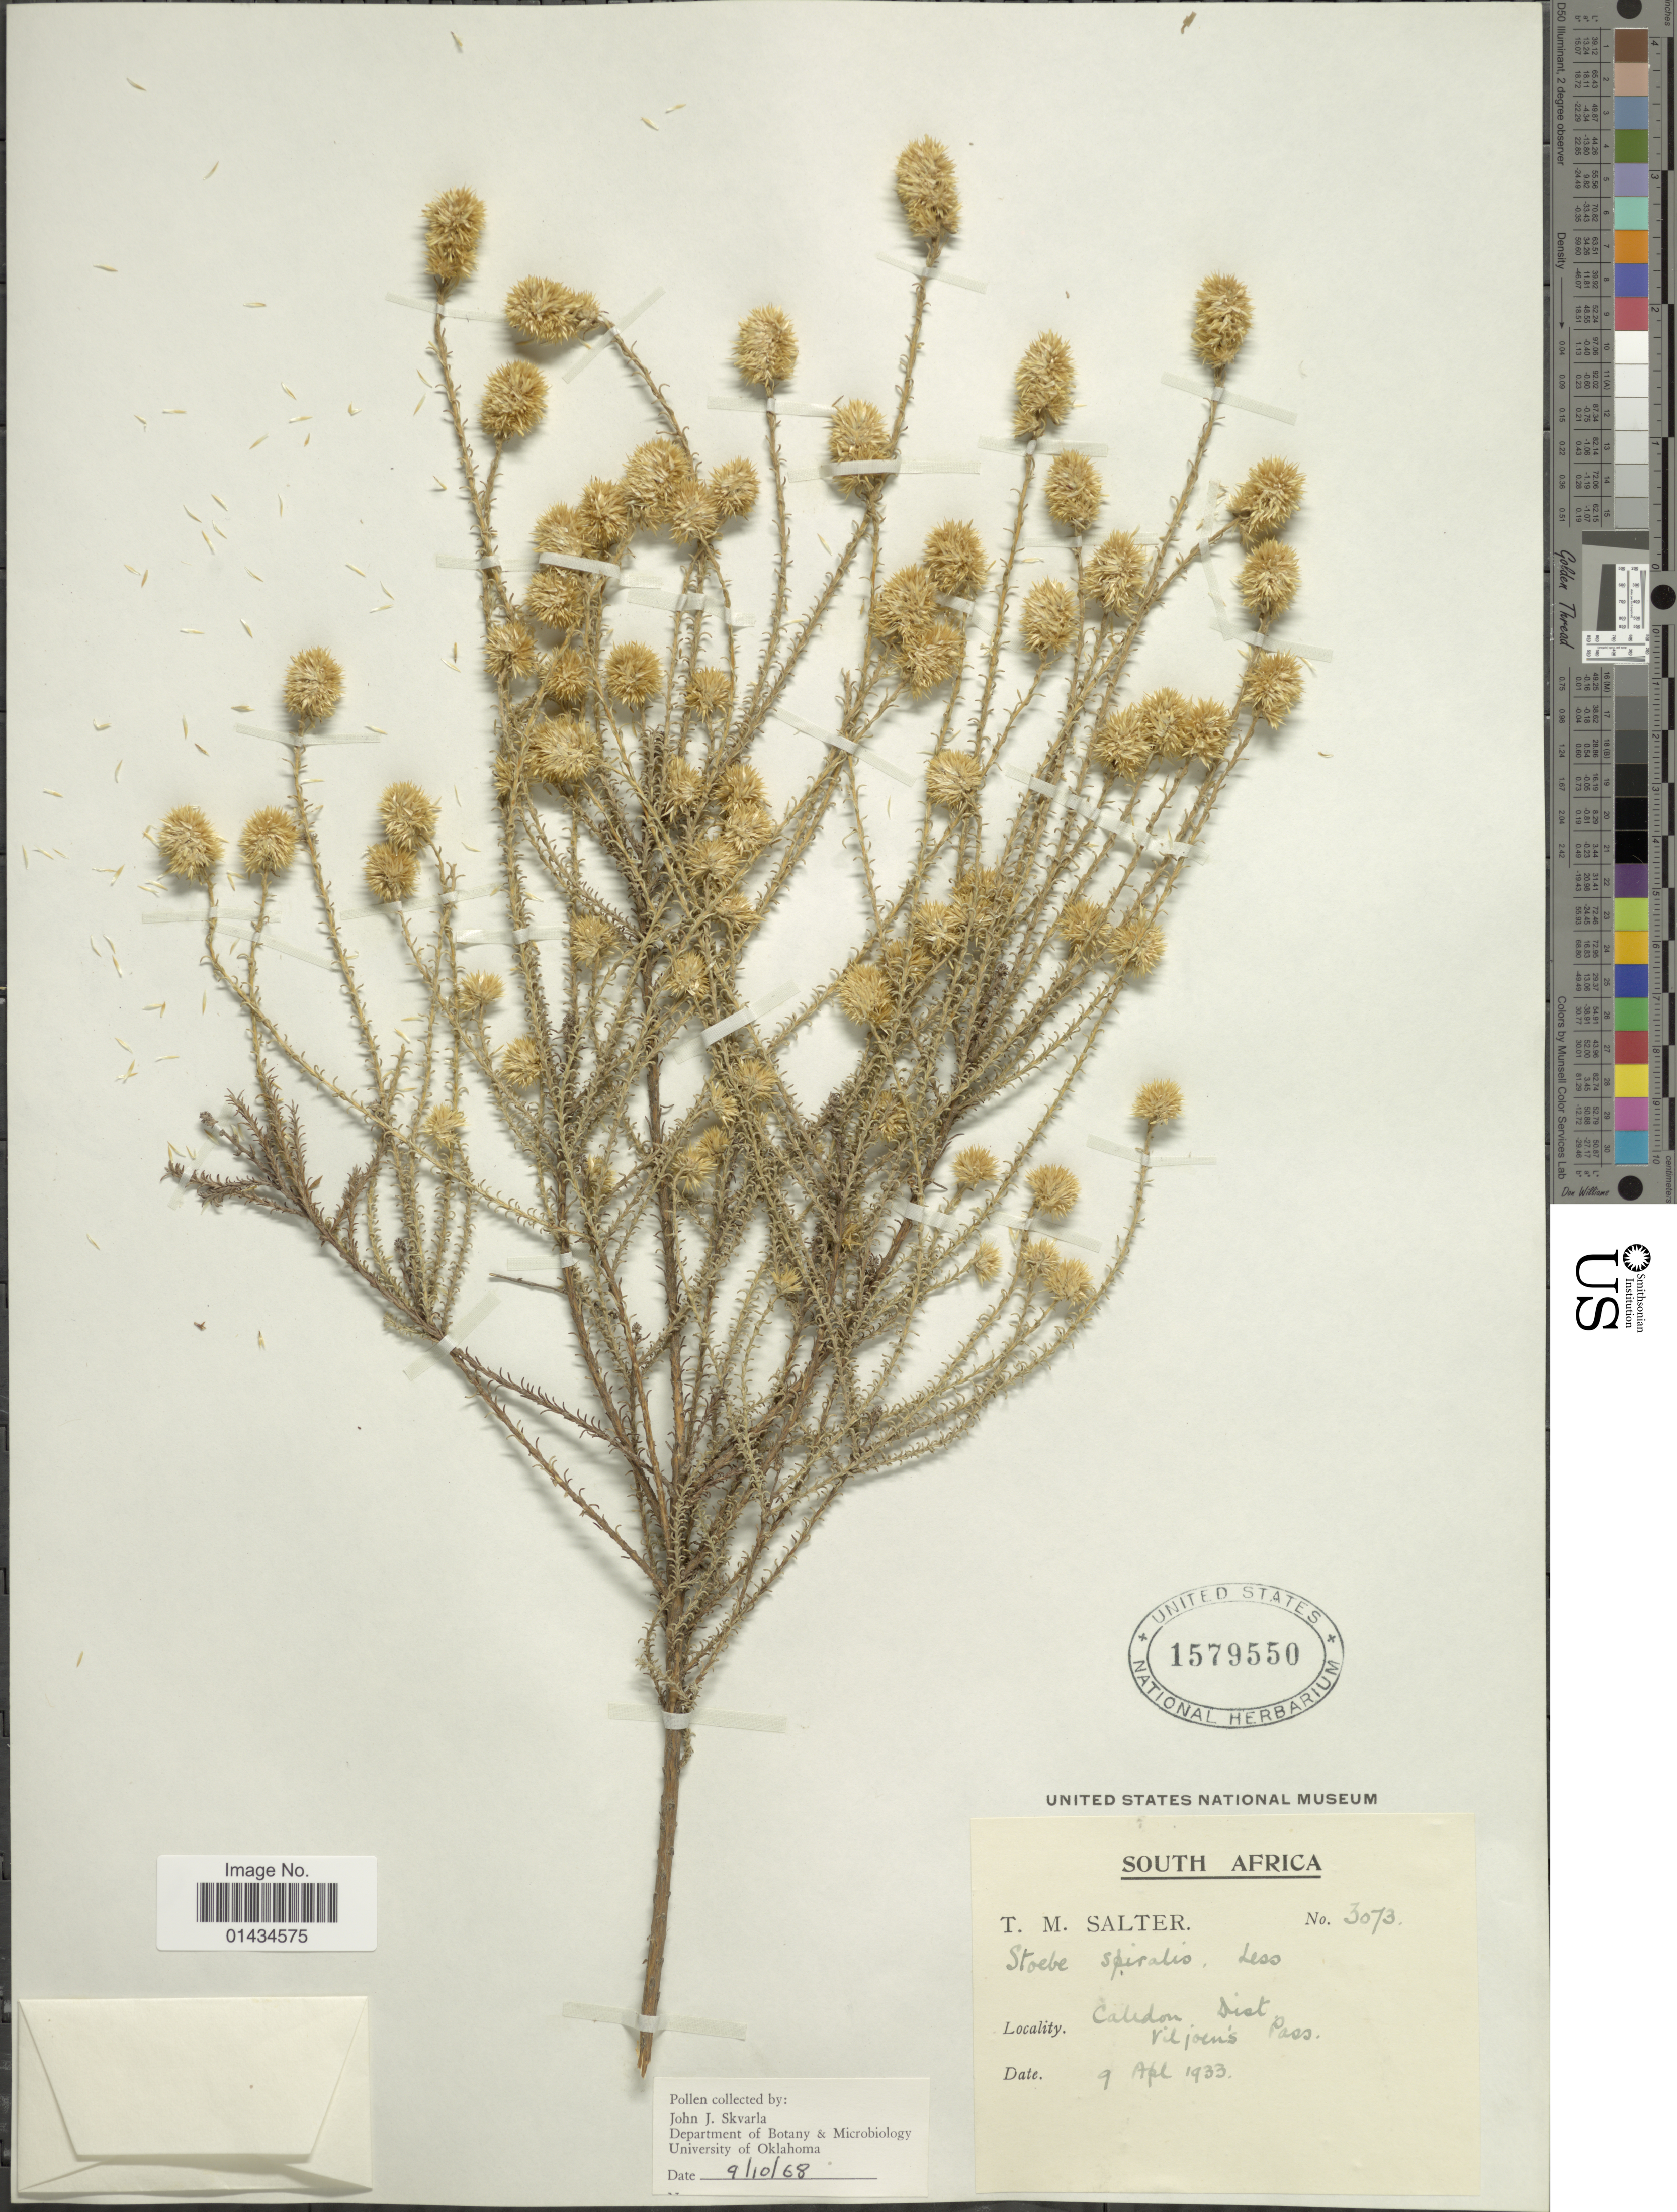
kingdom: Plantae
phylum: Tracheophyta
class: Magnoliopsida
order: Asterales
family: Asteraceae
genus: Stoebe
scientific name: Stoebe spiralis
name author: Less.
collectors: T. Salter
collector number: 3073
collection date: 1933-04-09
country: South Africa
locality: Caledon Dist., Viljoen's Pass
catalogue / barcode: US 1579550